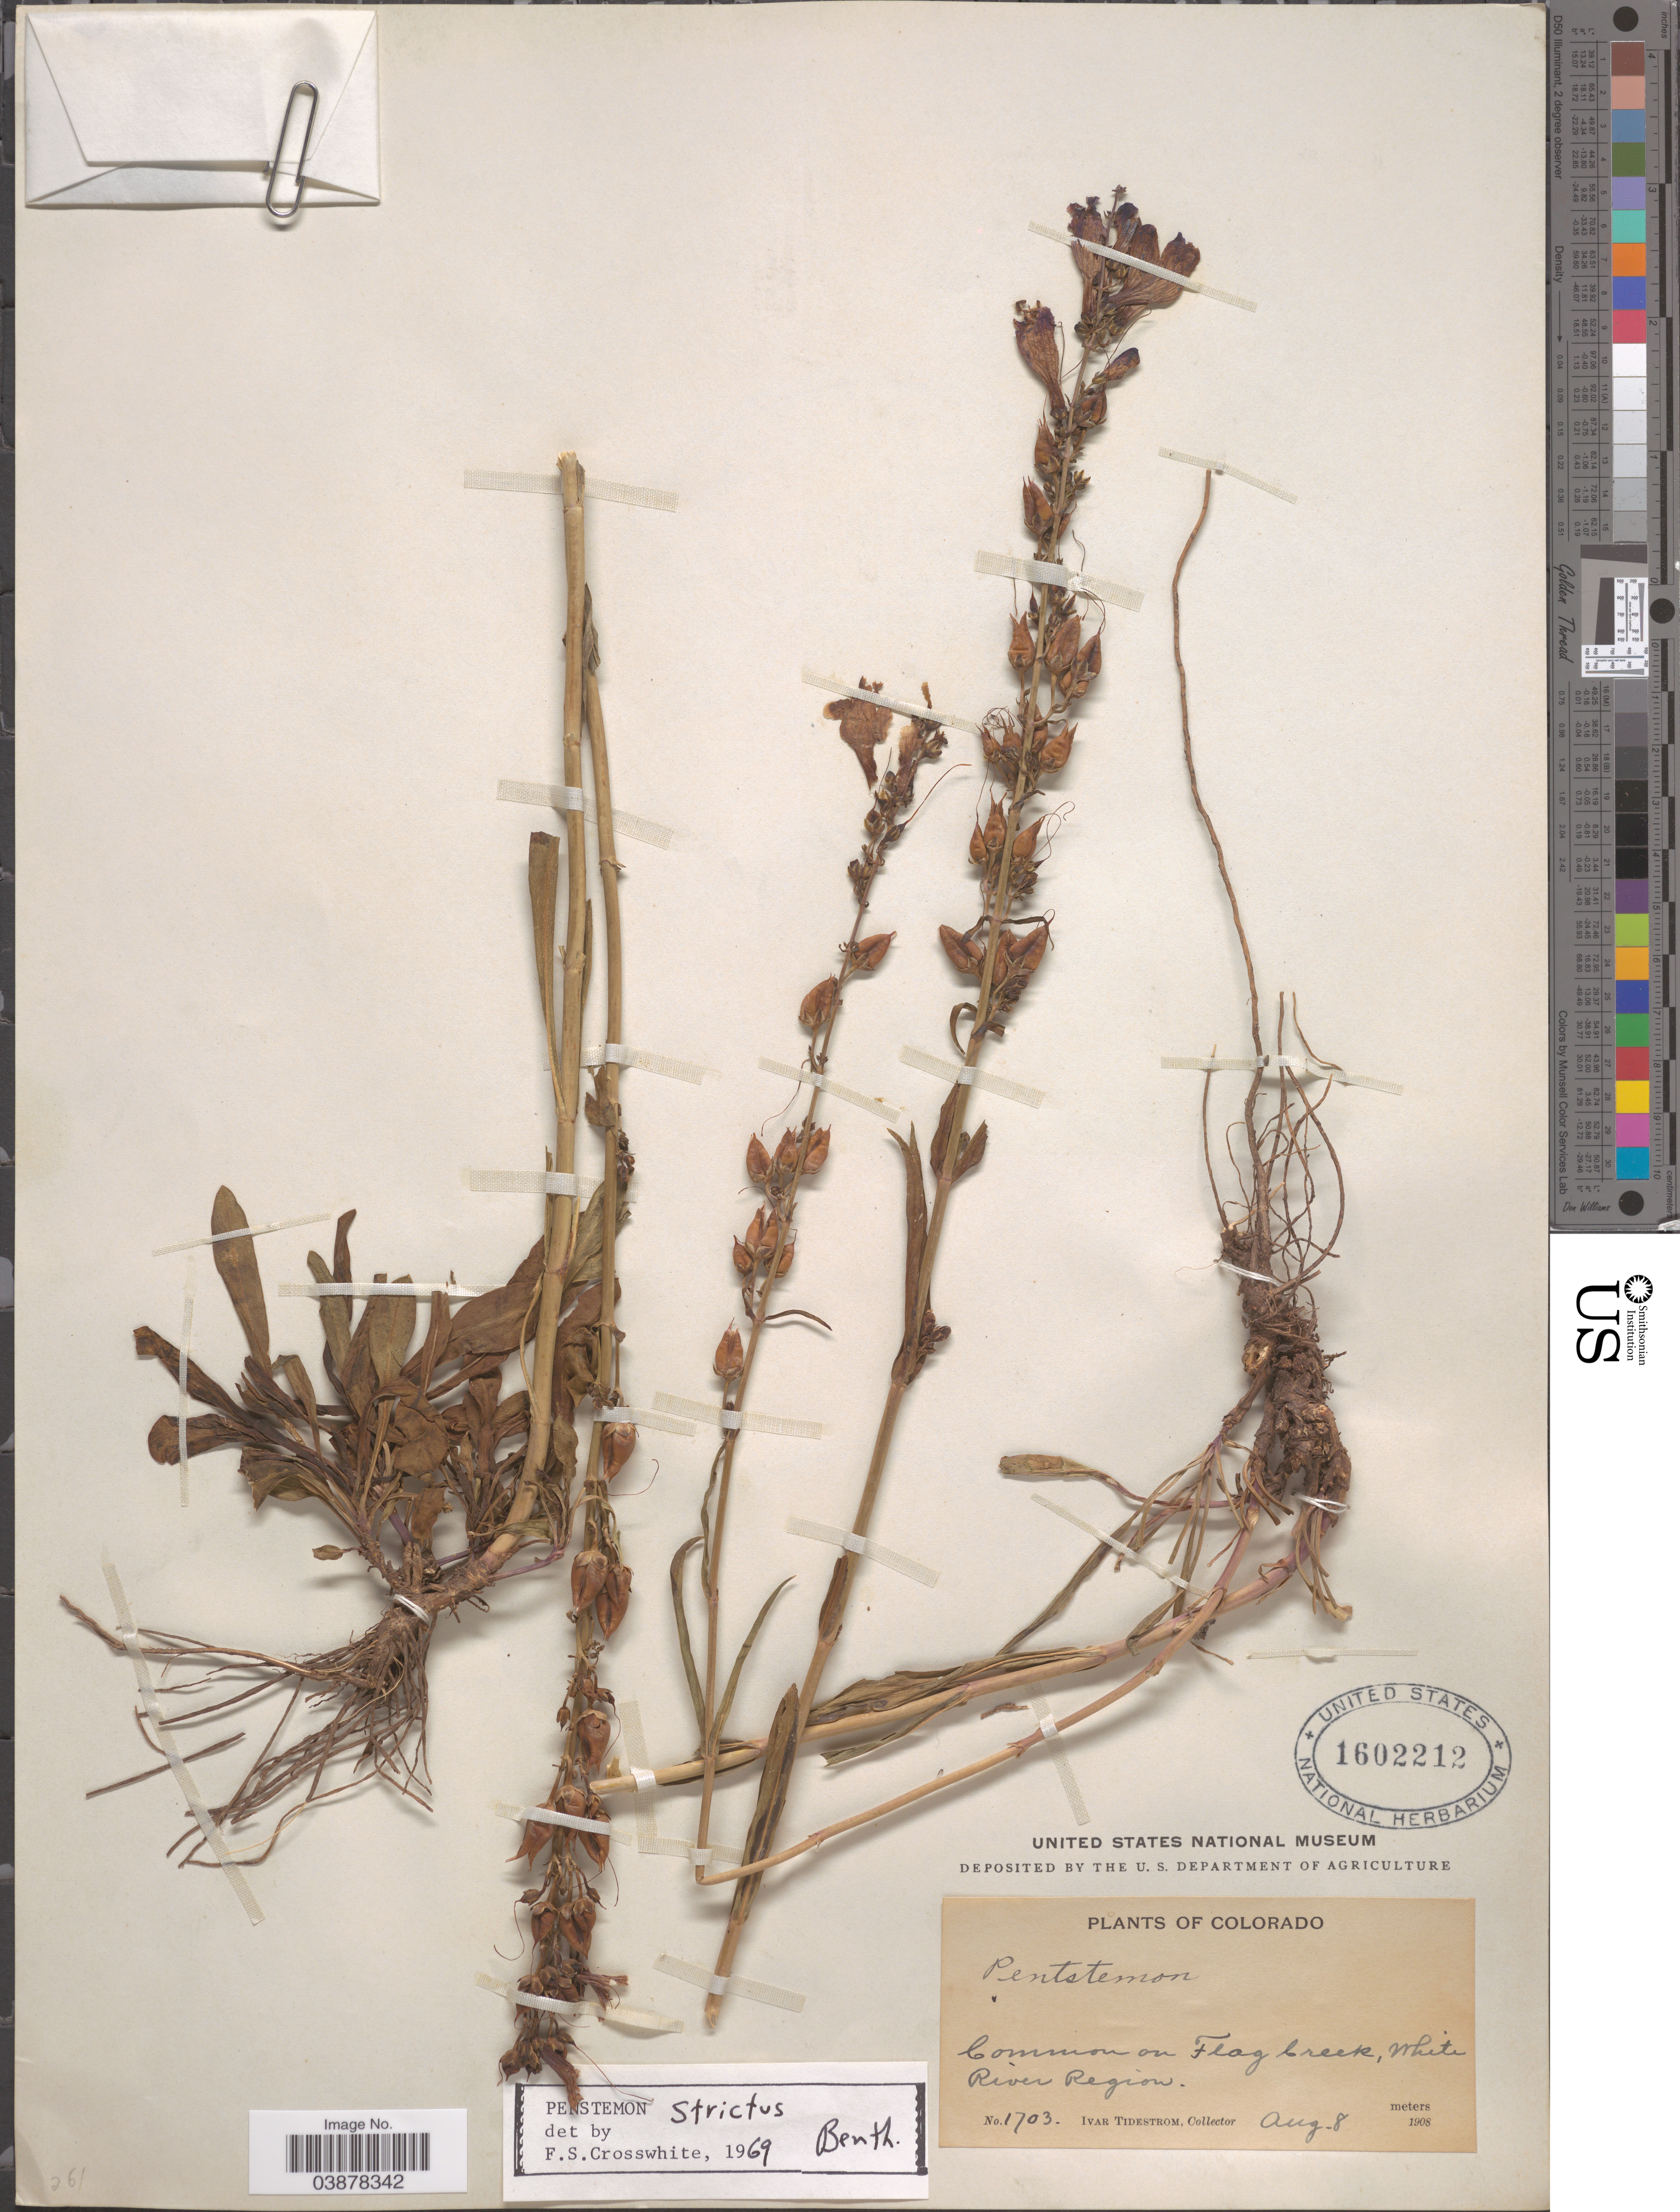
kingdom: Plantae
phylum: Tracheophyta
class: Magnoliopsida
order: Lamiales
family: Plantaginaceae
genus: Penstemon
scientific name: Penstemon strictus subsp. strictus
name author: Benth.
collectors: I. F. Tidestrom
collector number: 1703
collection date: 1908-08-08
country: United States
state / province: Colorado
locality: On Flag Creek, White River Region.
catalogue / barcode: US 1602212